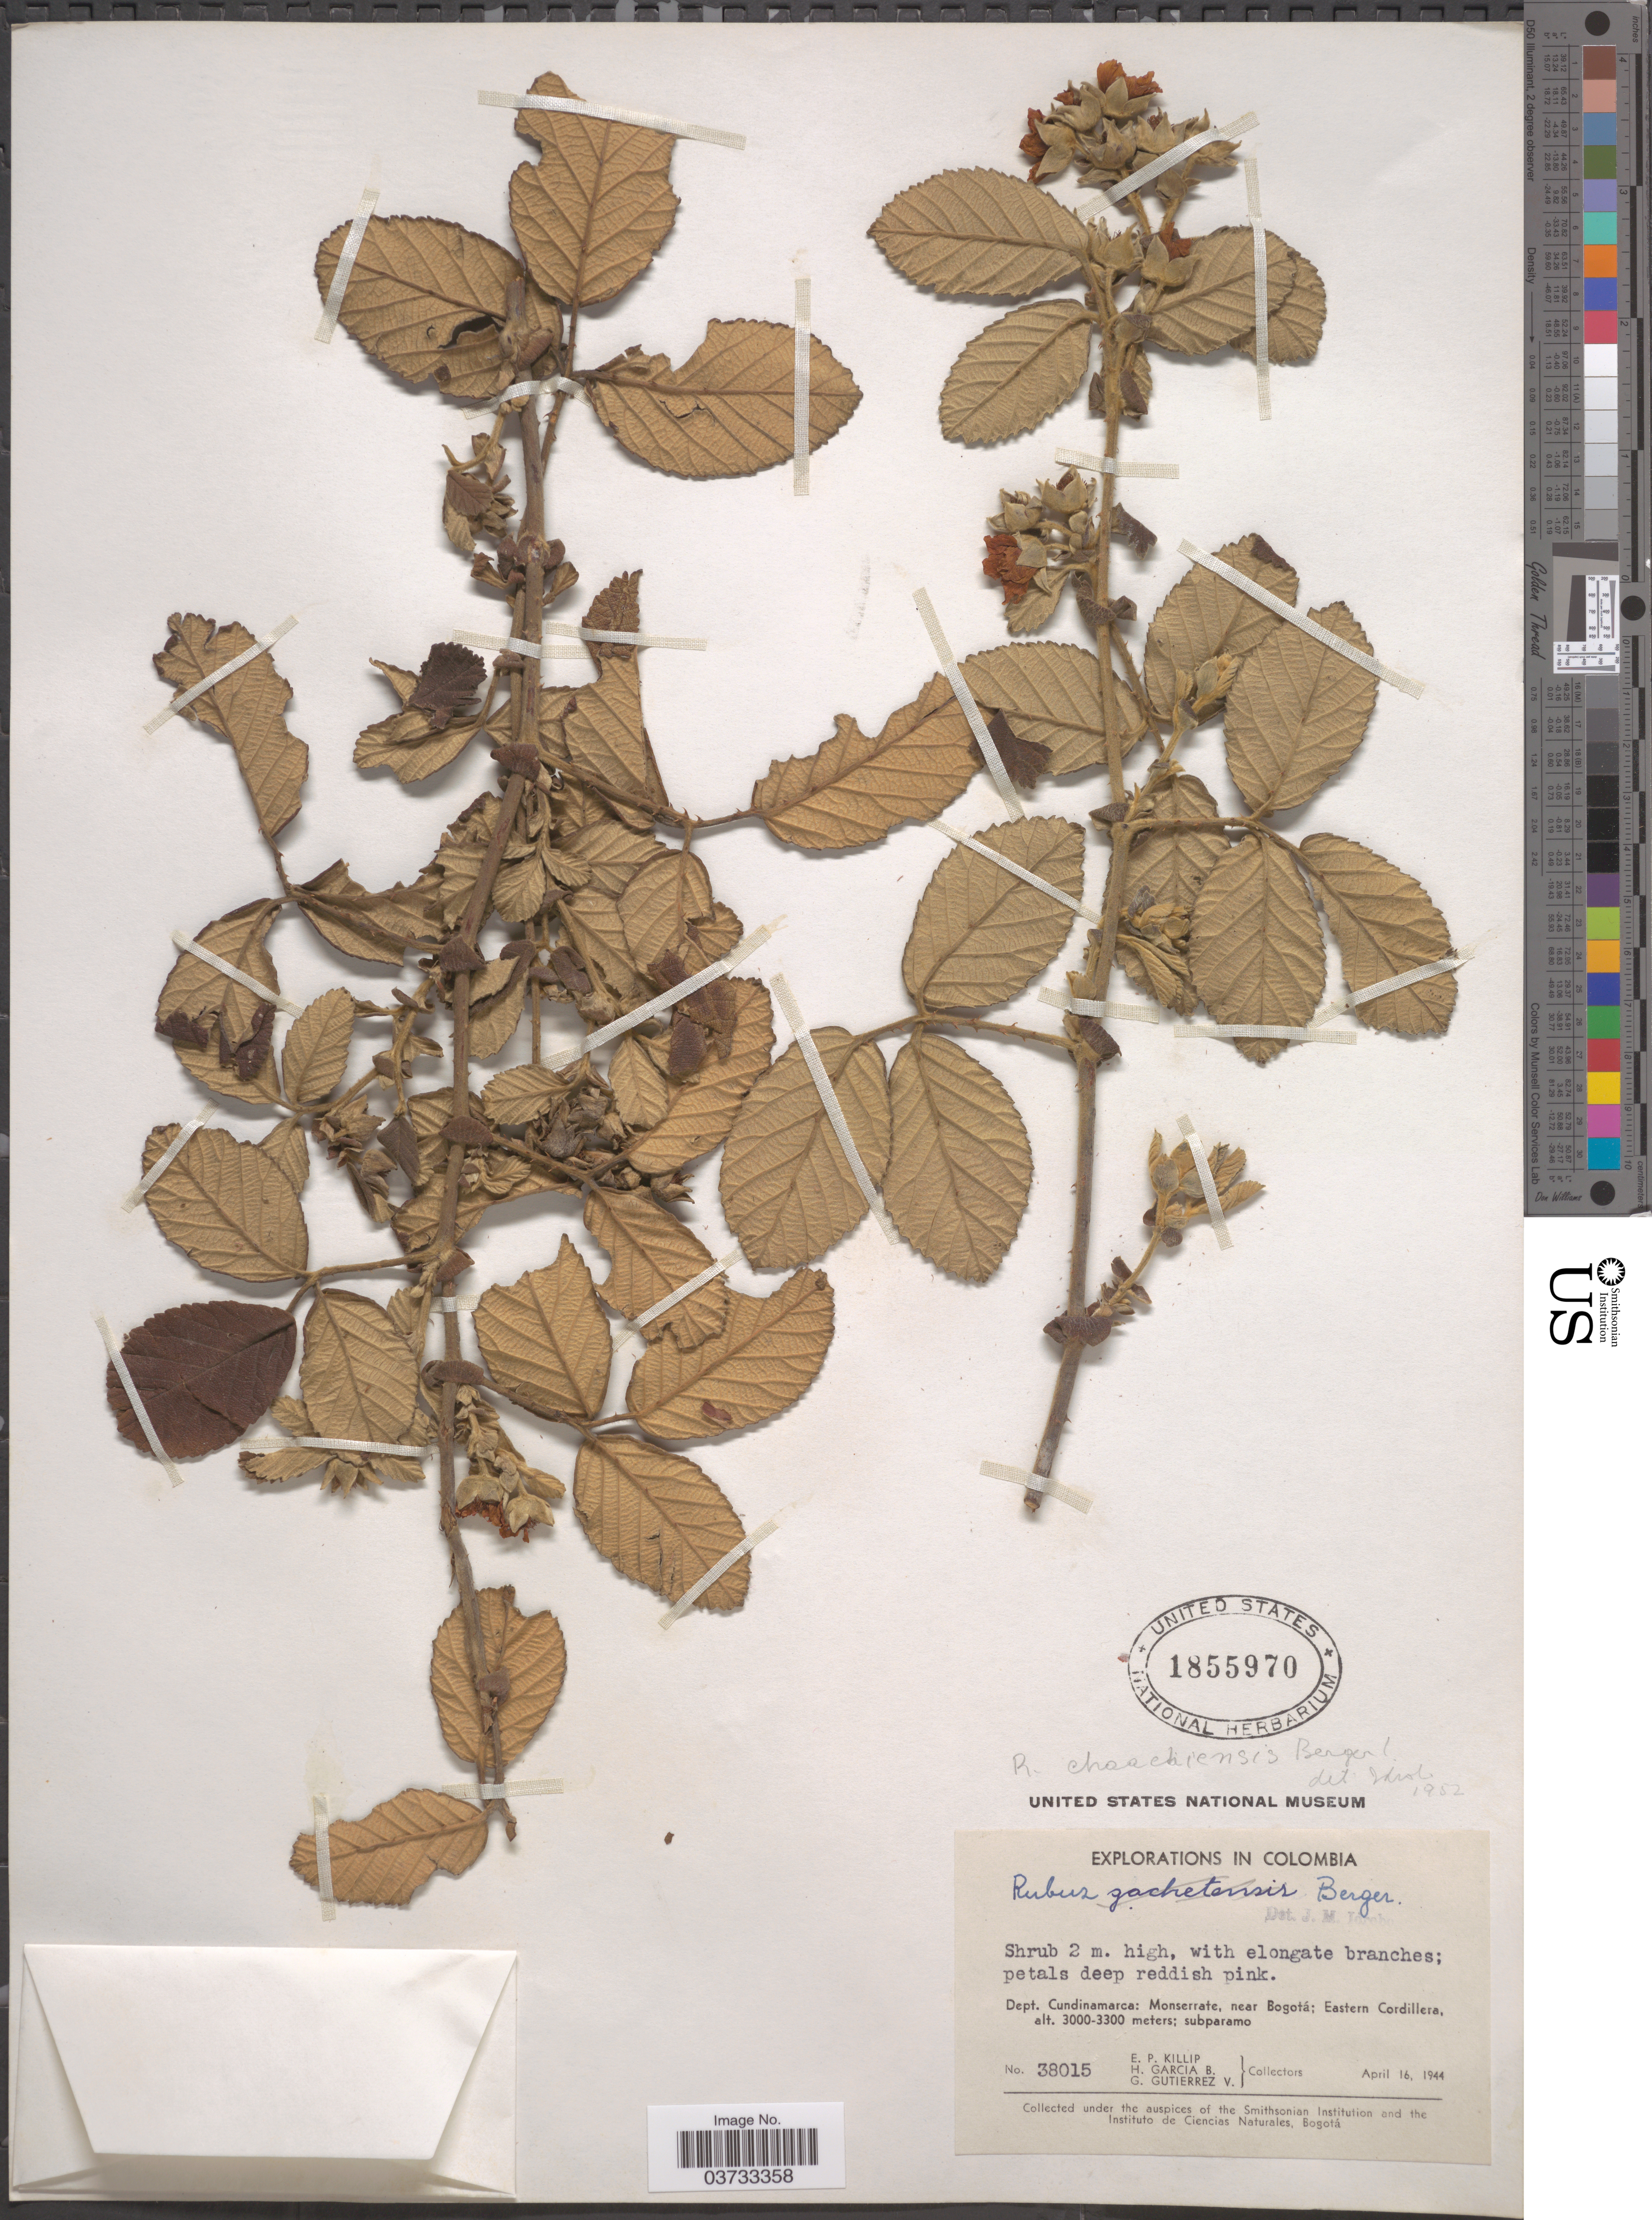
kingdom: Plantae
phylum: Tracheophyta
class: Magnoliopsida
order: Rosales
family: Rosaceae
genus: Rubus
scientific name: Rubus choachiensis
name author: A. Berger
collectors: E. P. Killip, H. García B. & G. Gutiérrez V.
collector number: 38015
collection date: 1944-04-16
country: Colombia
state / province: Cundinamarca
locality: Dept. Cundinamarca: Monserrate, near Bogotá; Eastern Cordillera.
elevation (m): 3000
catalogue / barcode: US 1855970